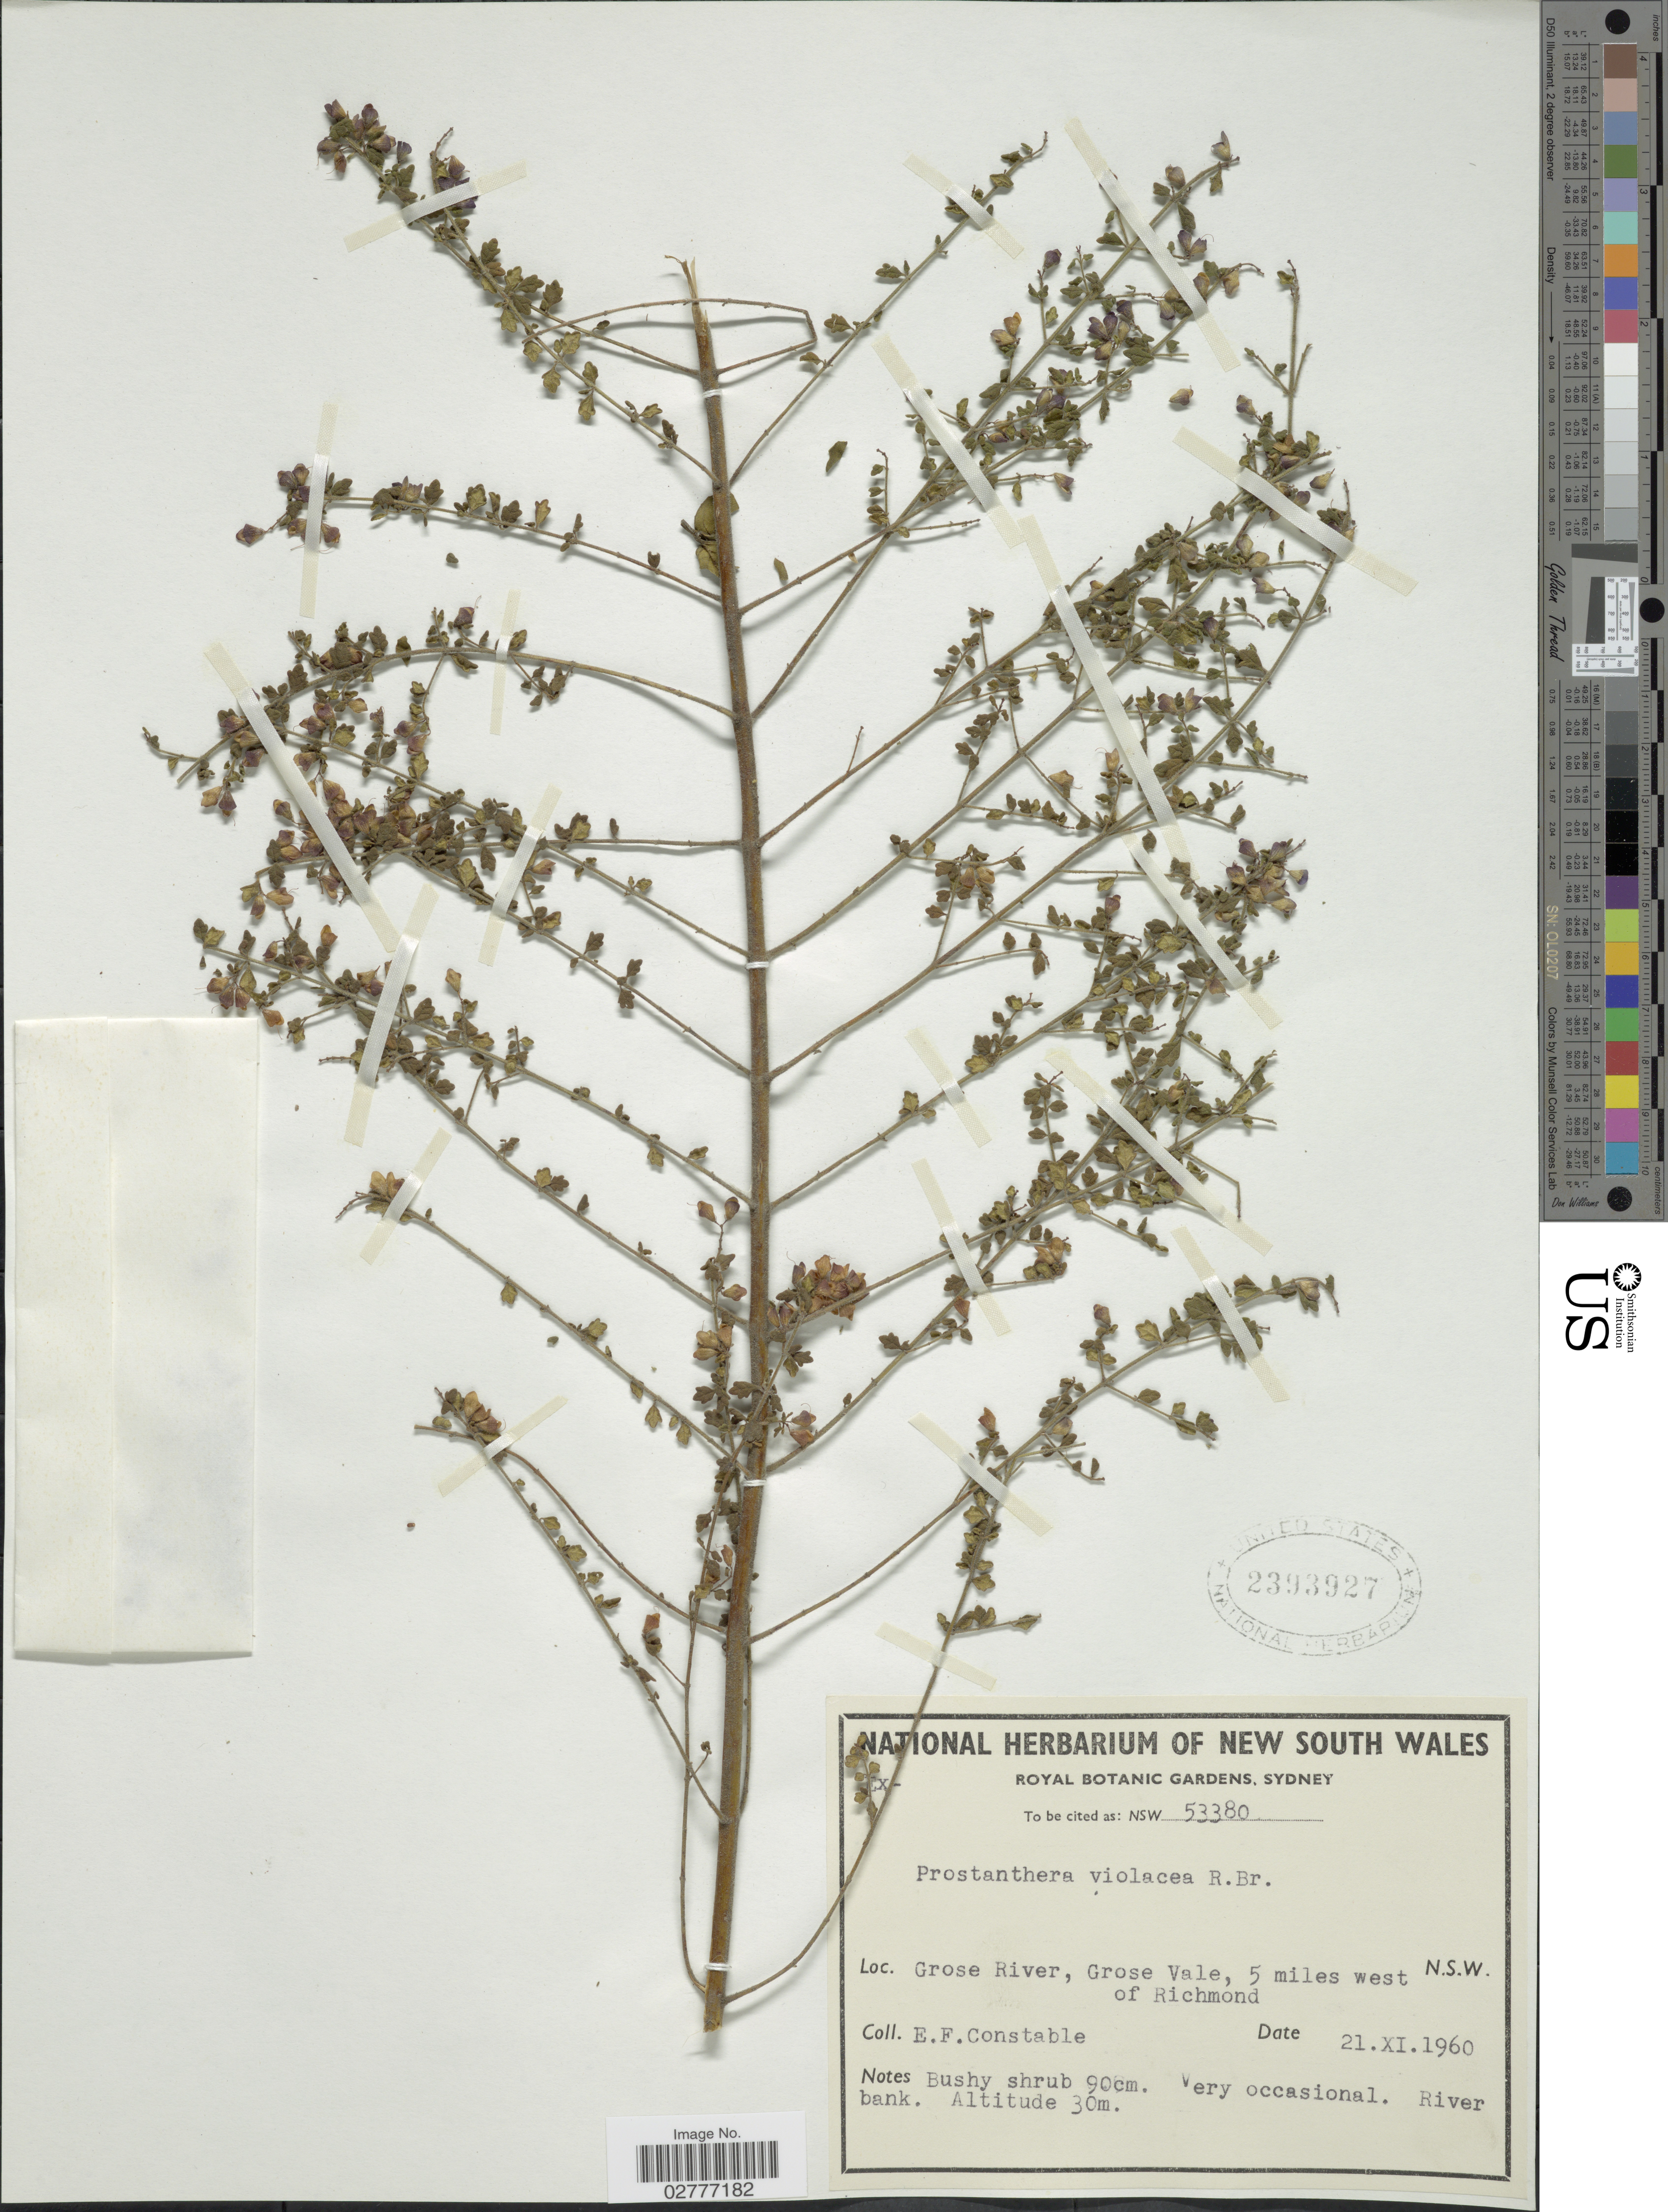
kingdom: Plantae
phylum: Tracheophyta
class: Magnoliopsida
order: Lamiales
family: Lamiaceae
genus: Prostanthera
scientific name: Prostanthera violacea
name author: R. Br.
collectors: E. F. Constable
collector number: NSW53380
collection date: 1960-11-21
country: Australia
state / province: New South Wales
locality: Grose River, Grose Vale, 5 miles west of Richmond. N.S.W.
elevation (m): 30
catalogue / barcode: US 2393927